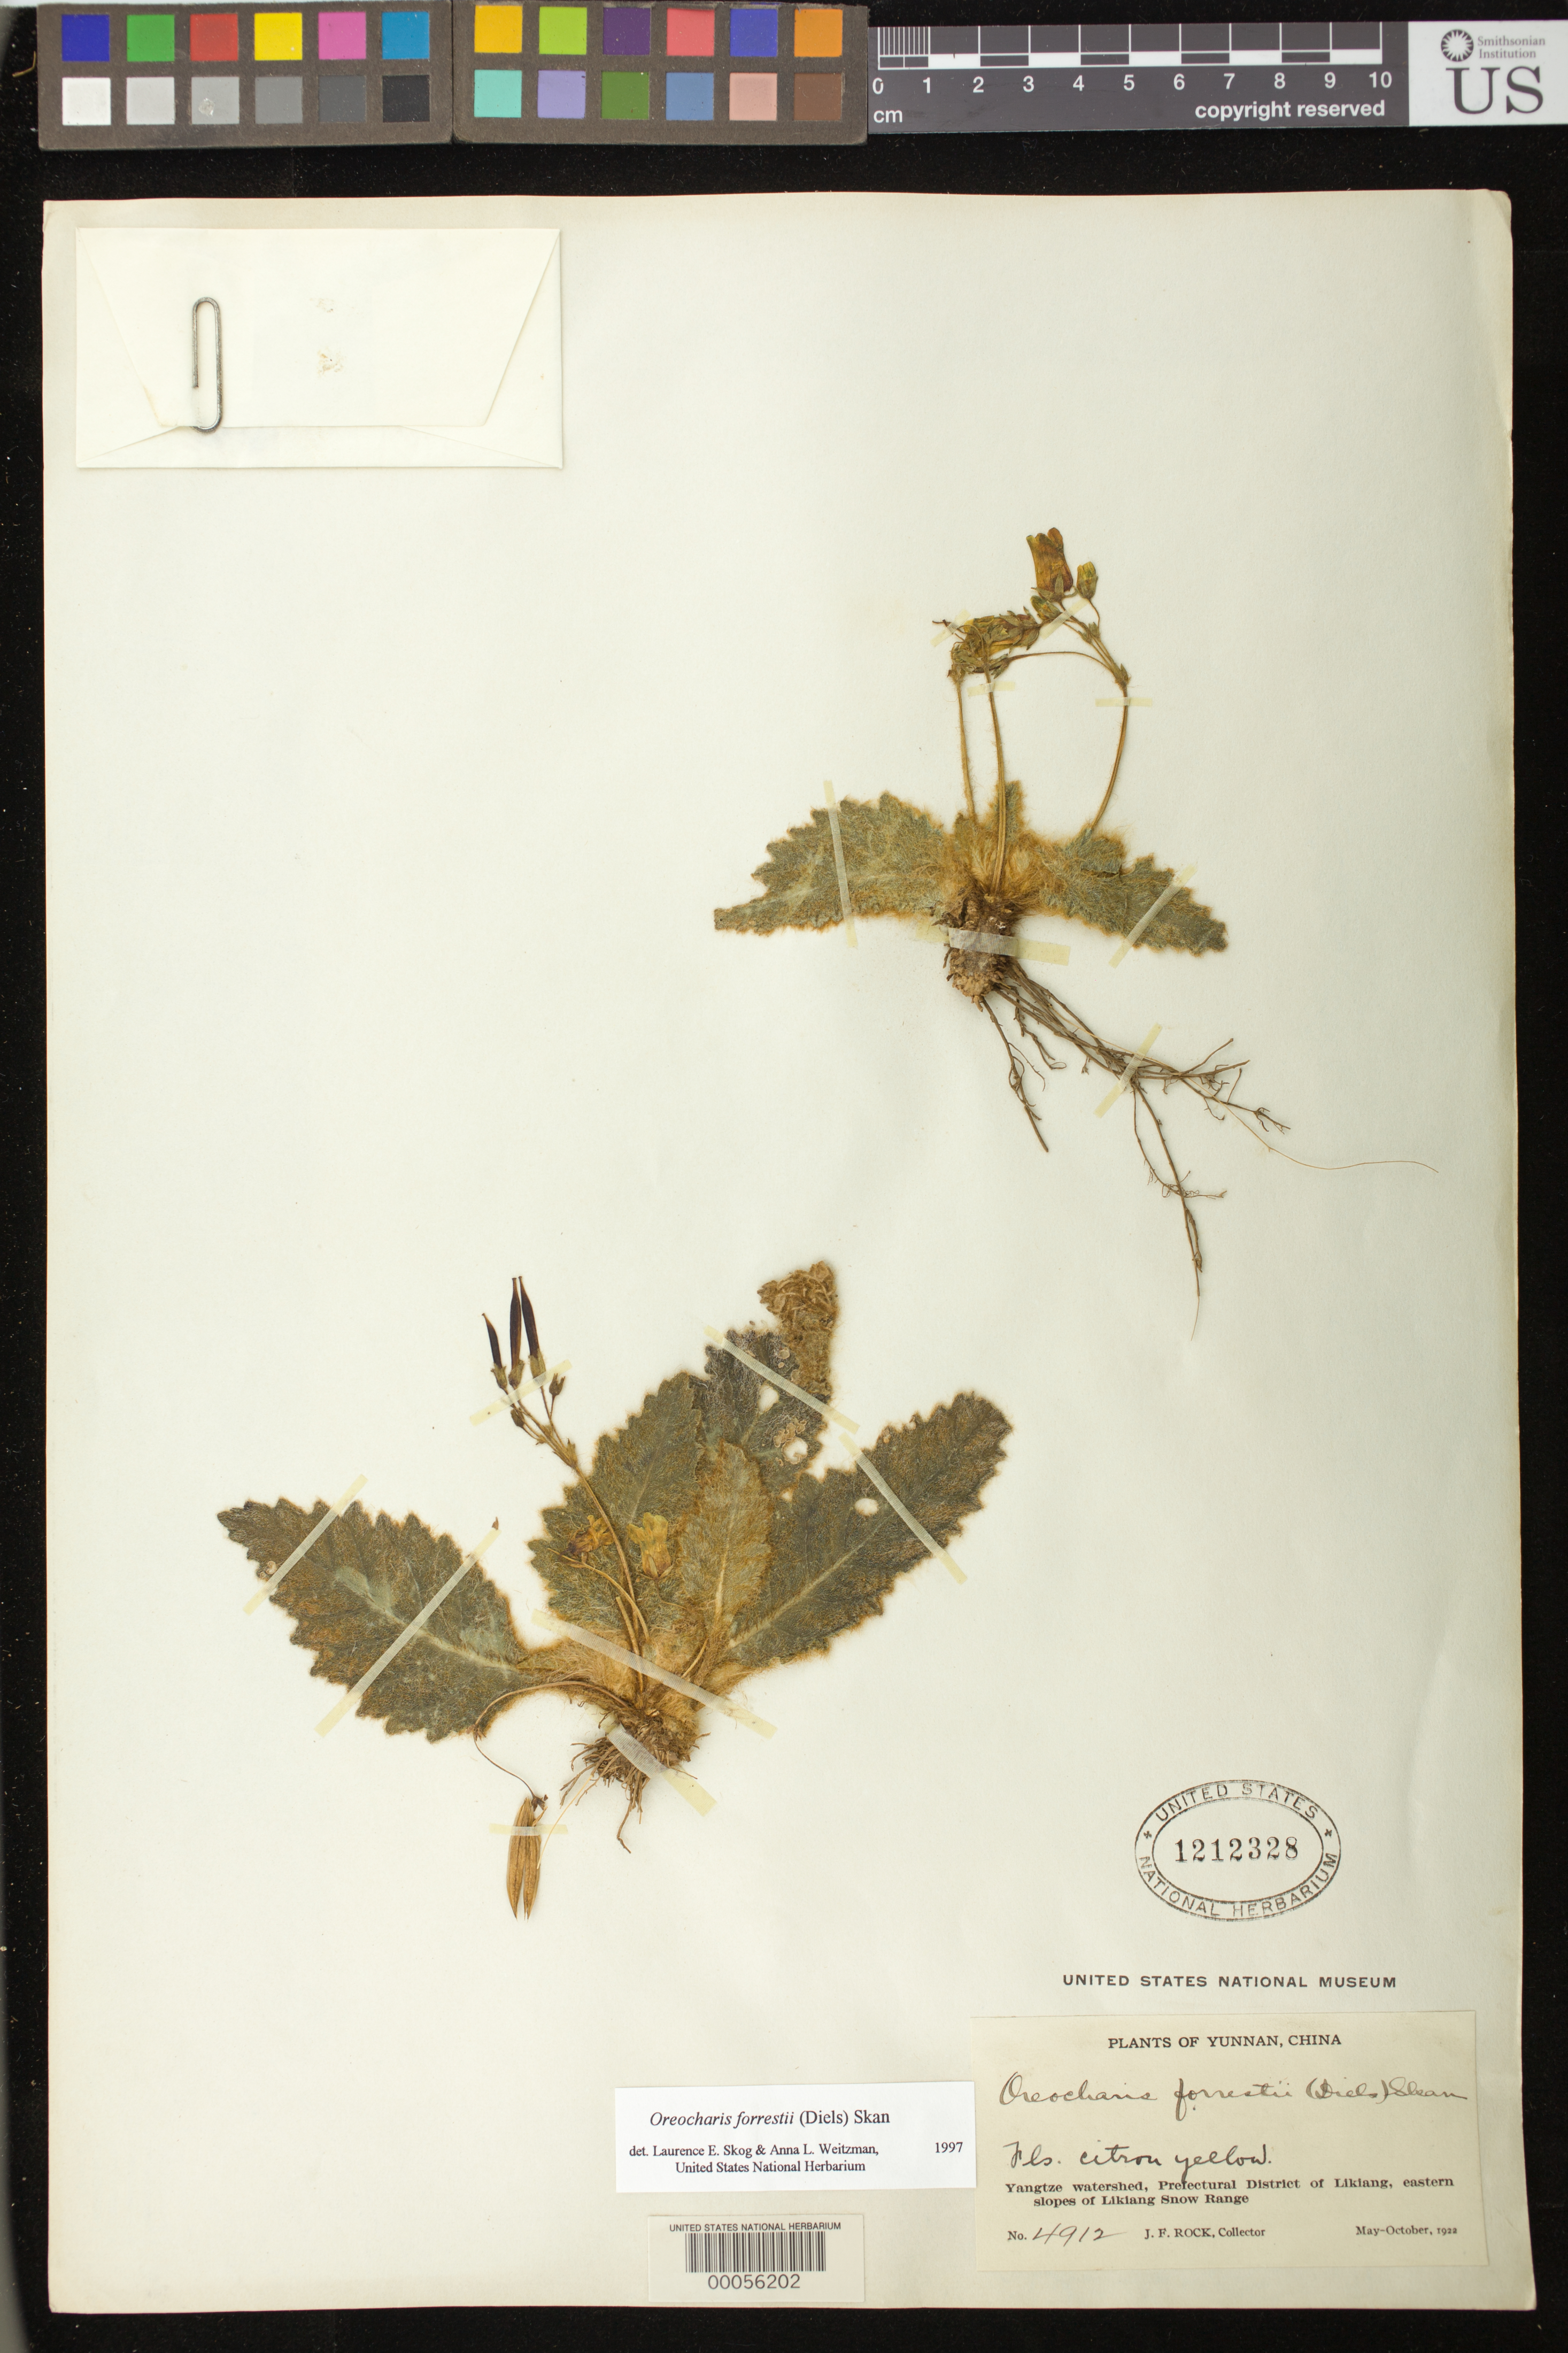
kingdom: Plantae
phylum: Tracheophyta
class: Magnoliopsida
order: Lamiales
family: Gesneriaceae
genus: Oreocharis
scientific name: Oreocharis forrestii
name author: (Diels) Skan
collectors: J. F. Rock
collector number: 4912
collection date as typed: May-Oct 1922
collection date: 1922-05/1922-10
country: China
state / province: Yunnan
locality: Likiang dist., Yangtze watershed, eastern slopes of likiang snow range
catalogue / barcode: US 1212328